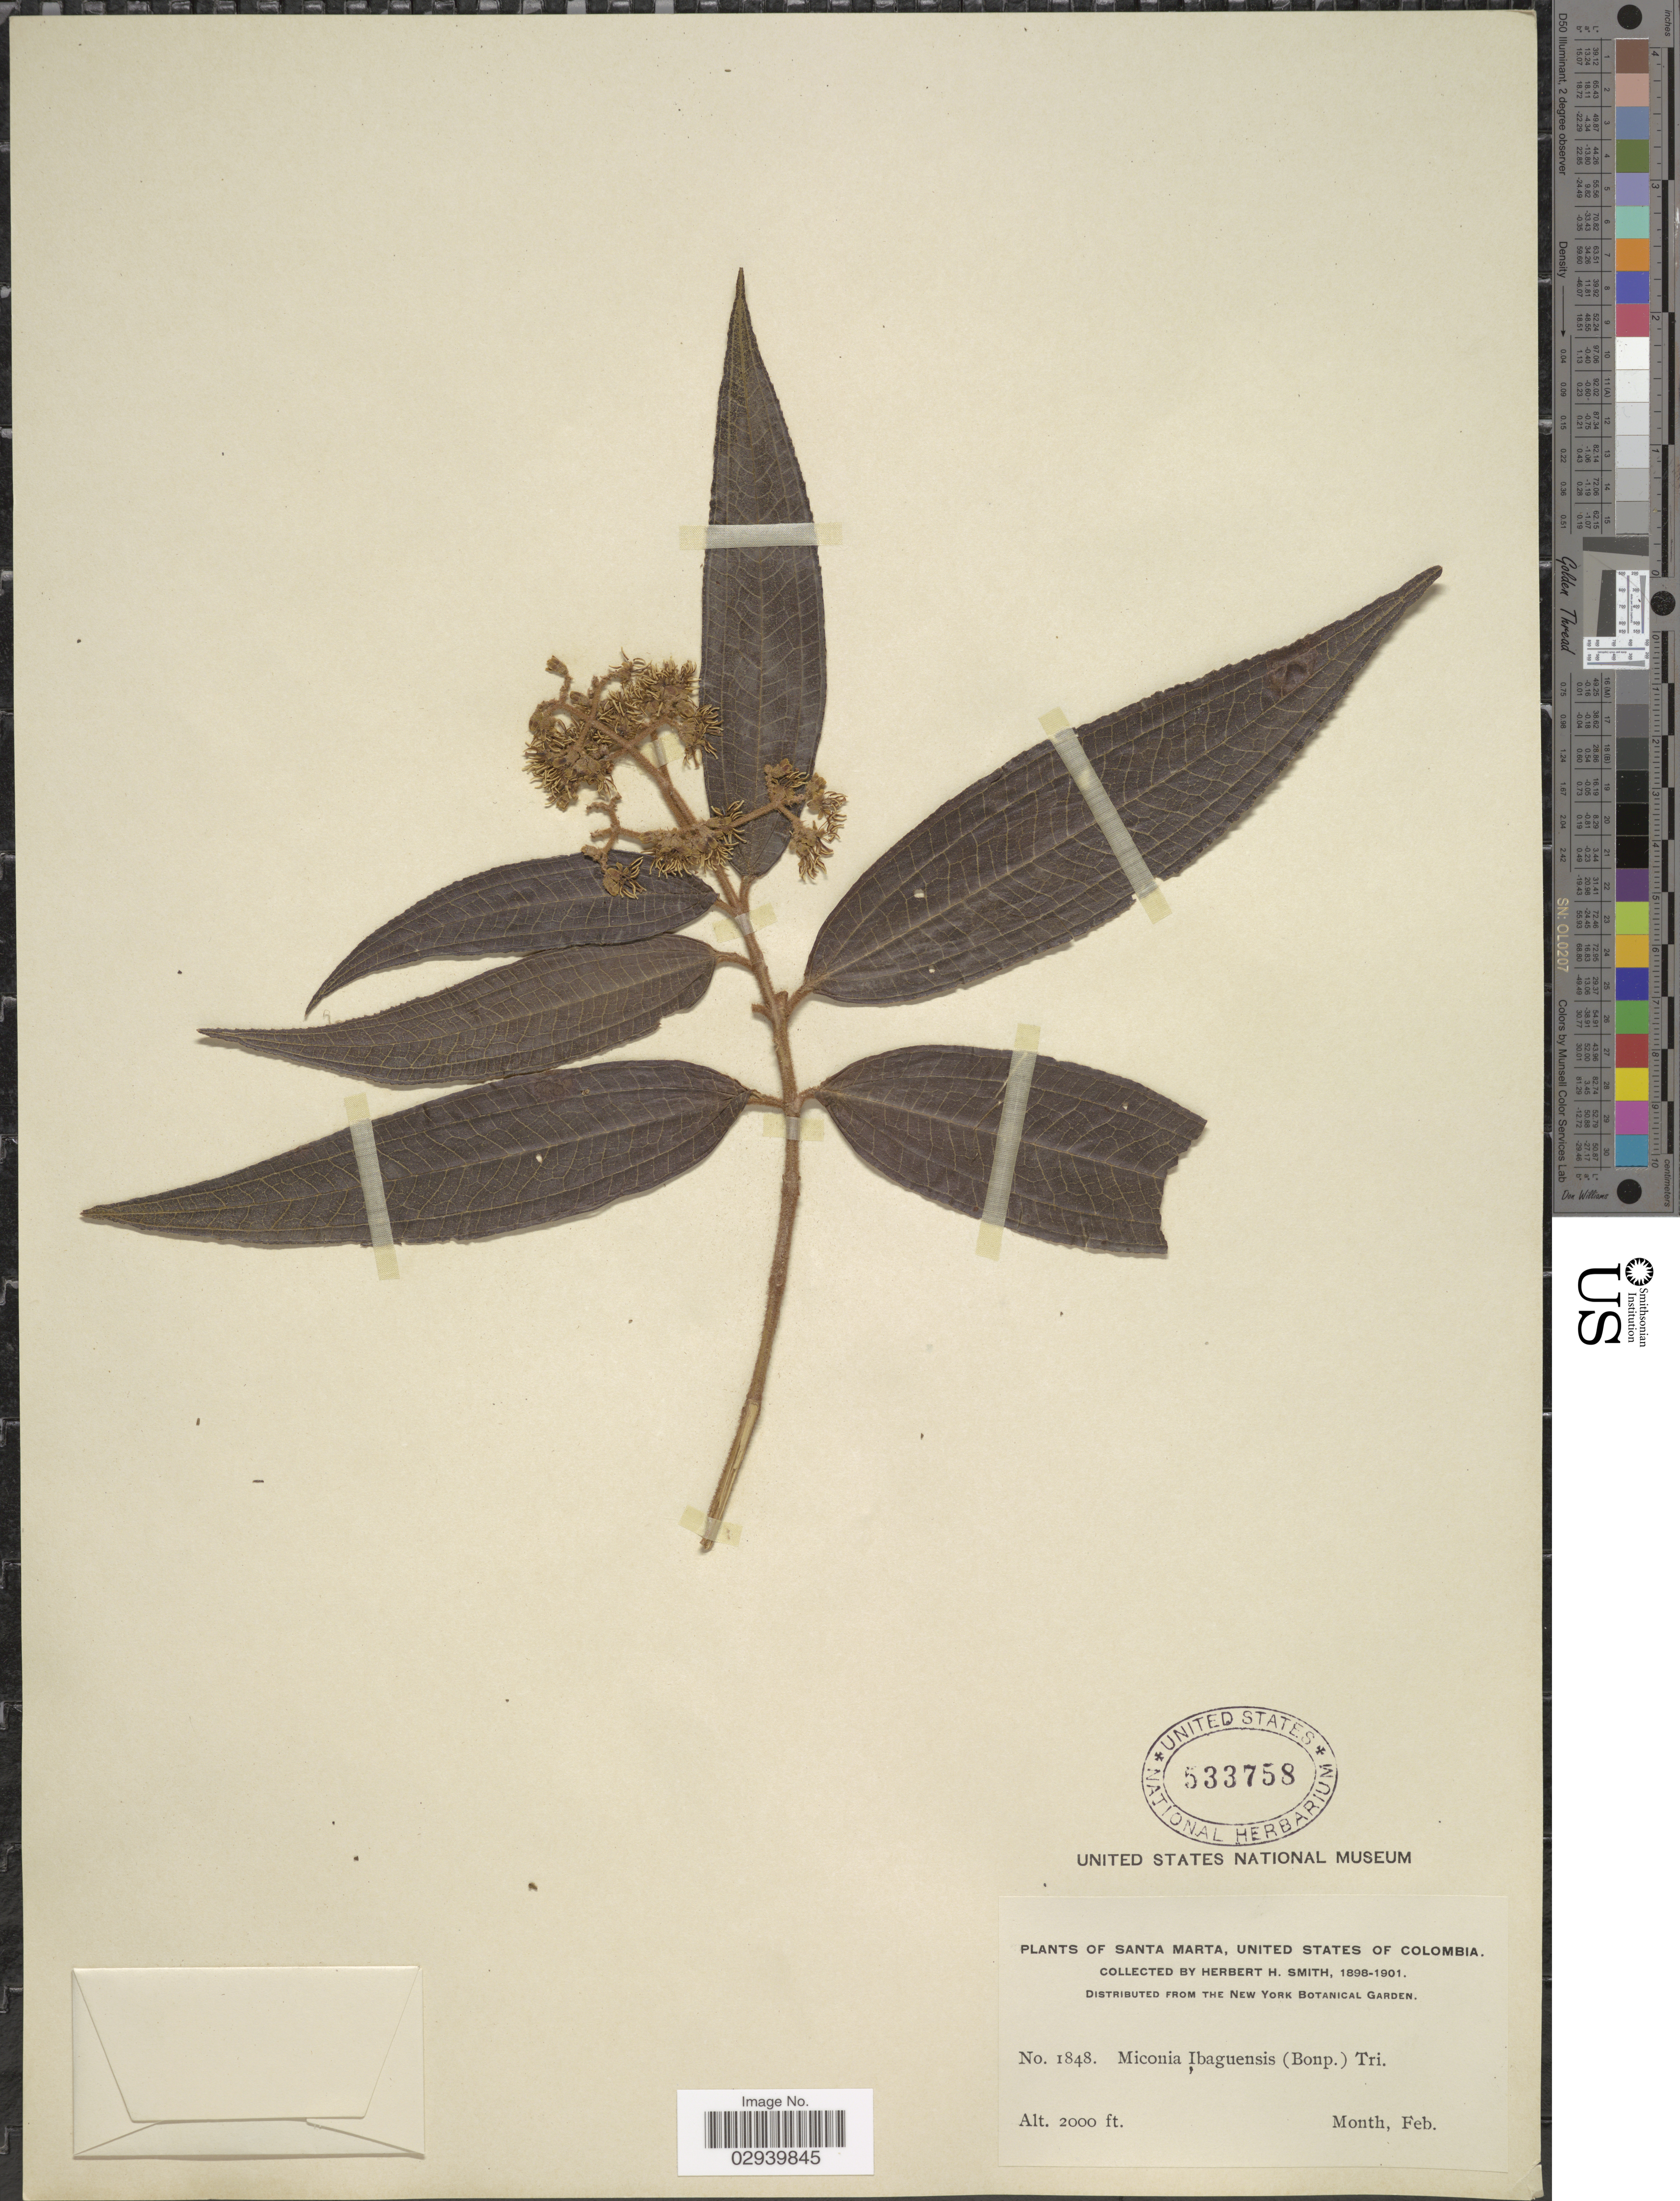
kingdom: Plantae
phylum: Tracheophyta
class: Magnoliopsida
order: Myrtales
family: Melastomataceae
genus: Miconia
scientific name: Miconia ibaguensis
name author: (Bonpl.) Triana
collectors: Herbert H. Smith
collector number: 1848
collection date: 1898-02/1901-02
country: Colombia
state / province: Magdalena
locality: Santa Marta, United States of Colombia.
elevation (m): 610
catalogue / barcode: US 533758